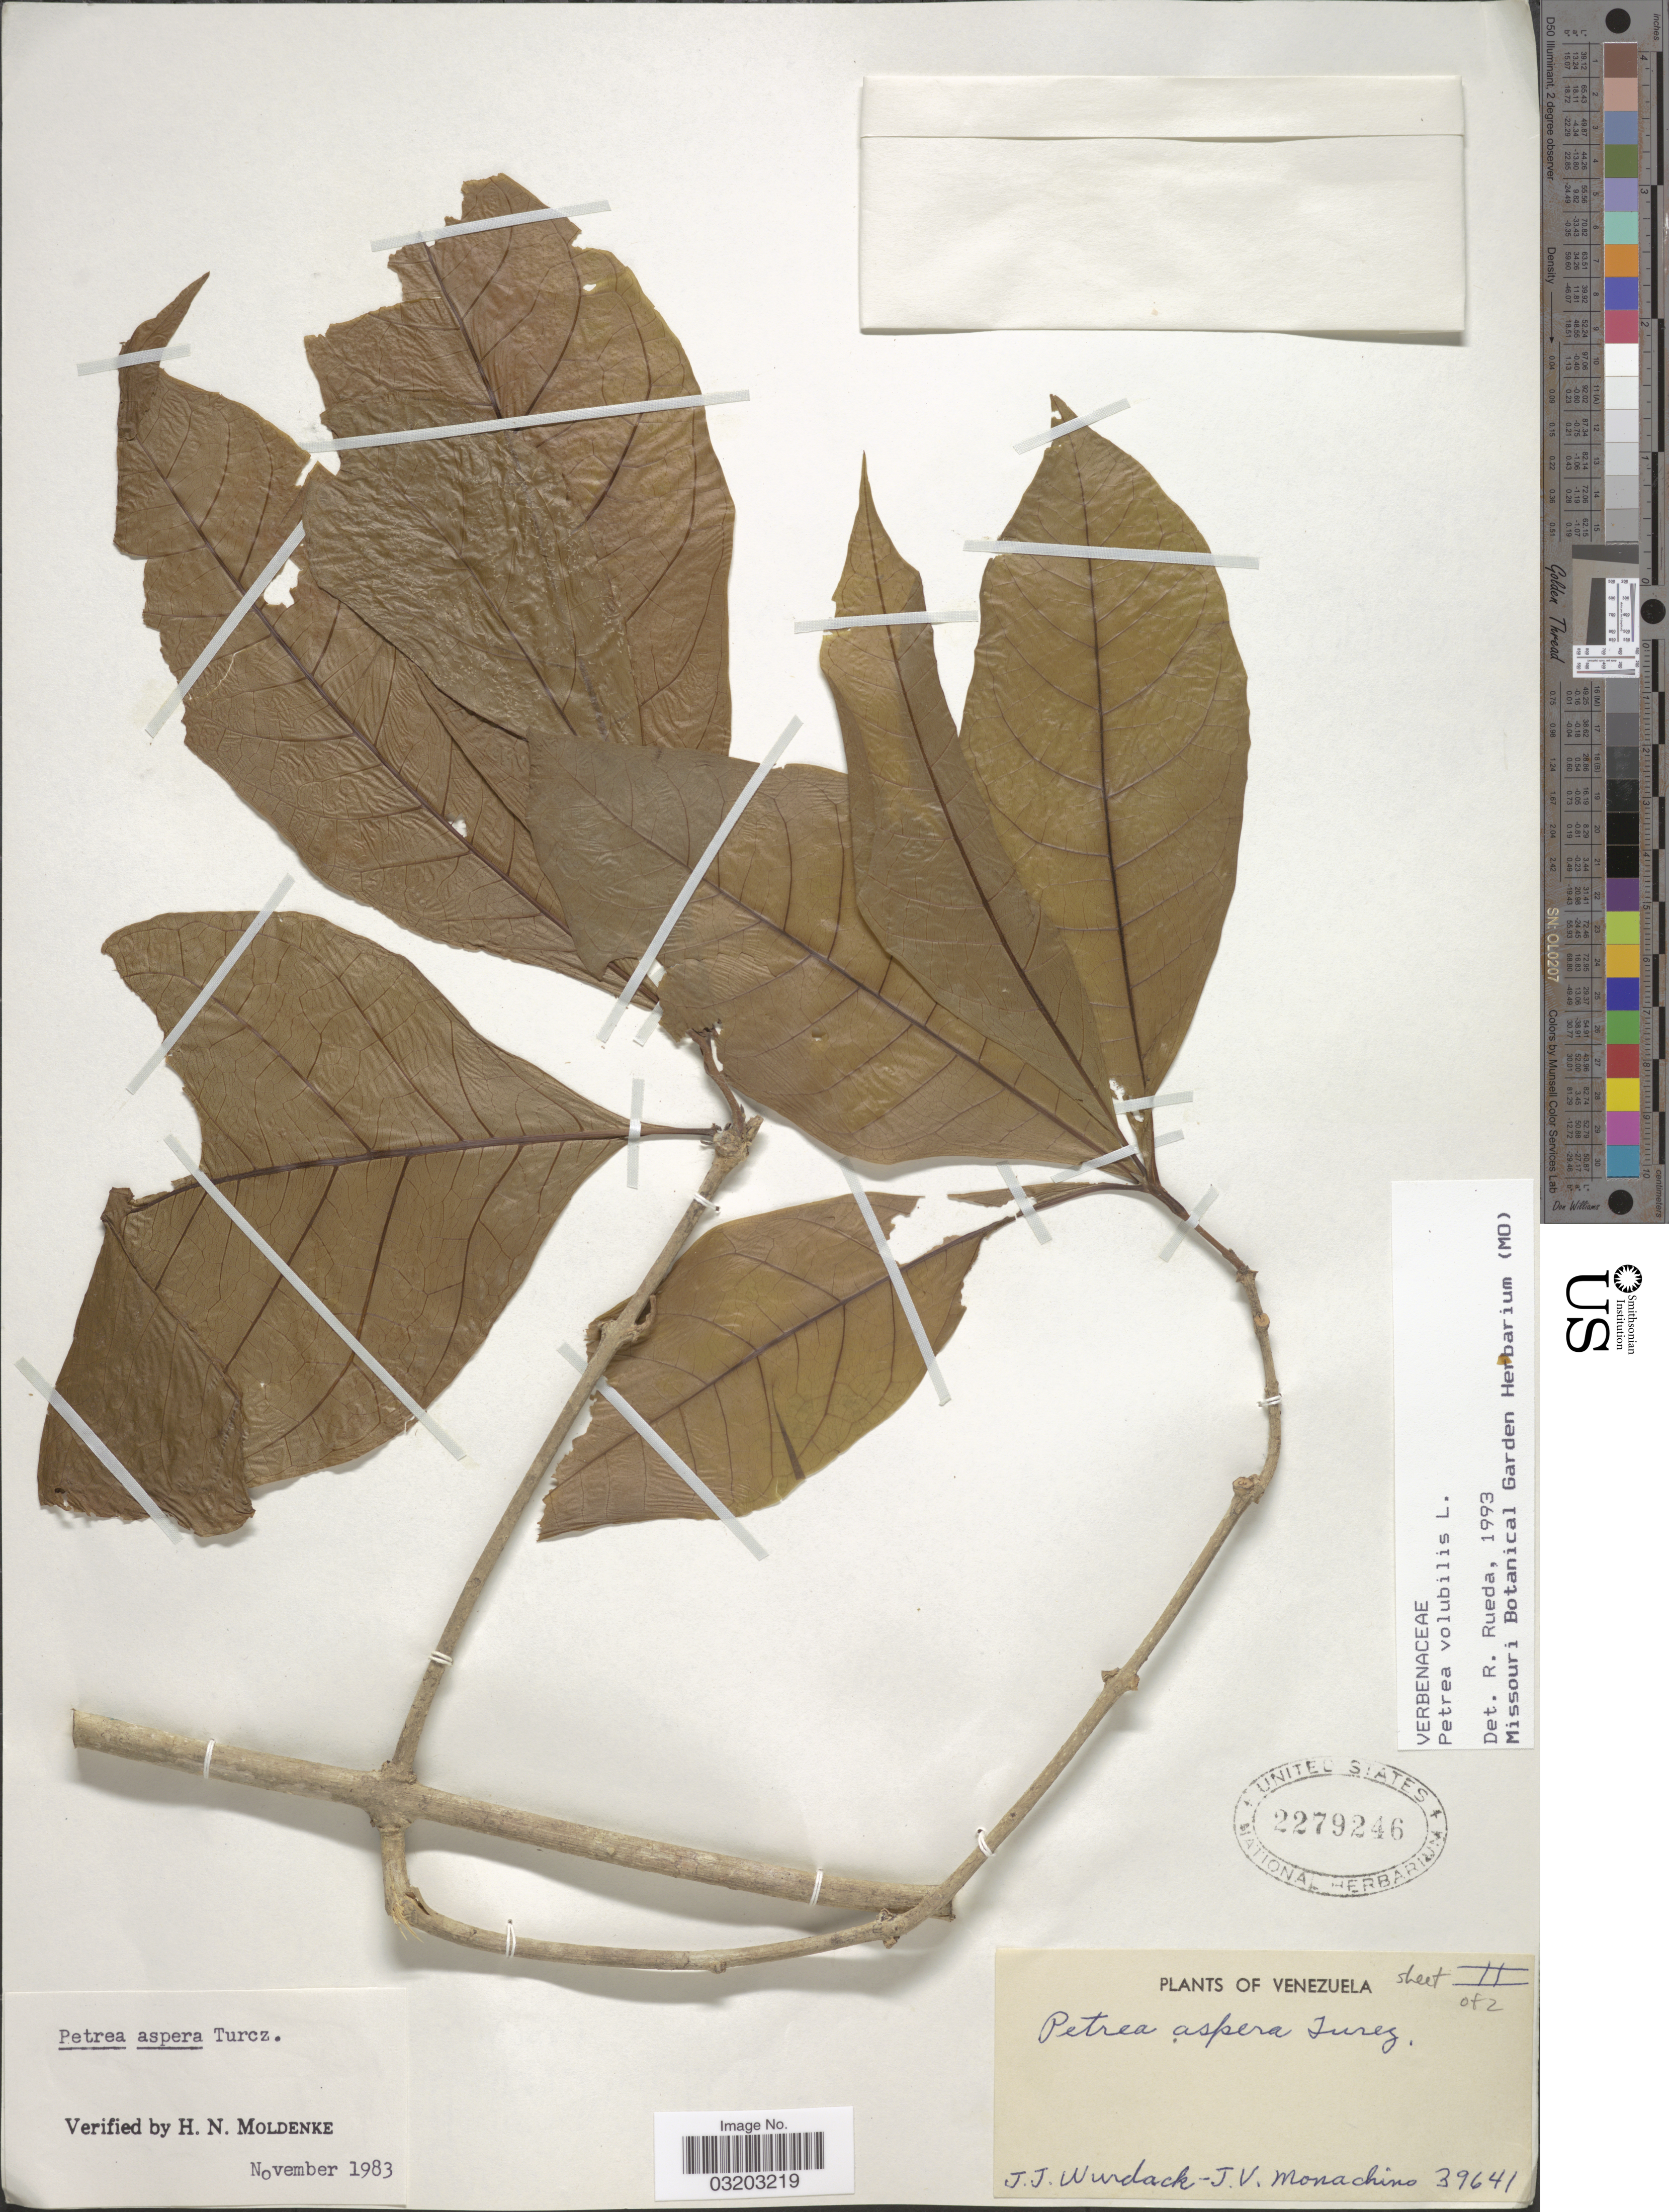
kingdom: Plantae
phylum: Tracheophyta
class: Magnoliopsida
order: Lamiales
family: Verbenaceae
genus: Petrea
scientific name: Petrea volubilis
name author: L.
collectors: J. J. Wurdack & J. V. Monachino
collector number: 39641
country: Venezuela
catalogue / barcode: US 2279246